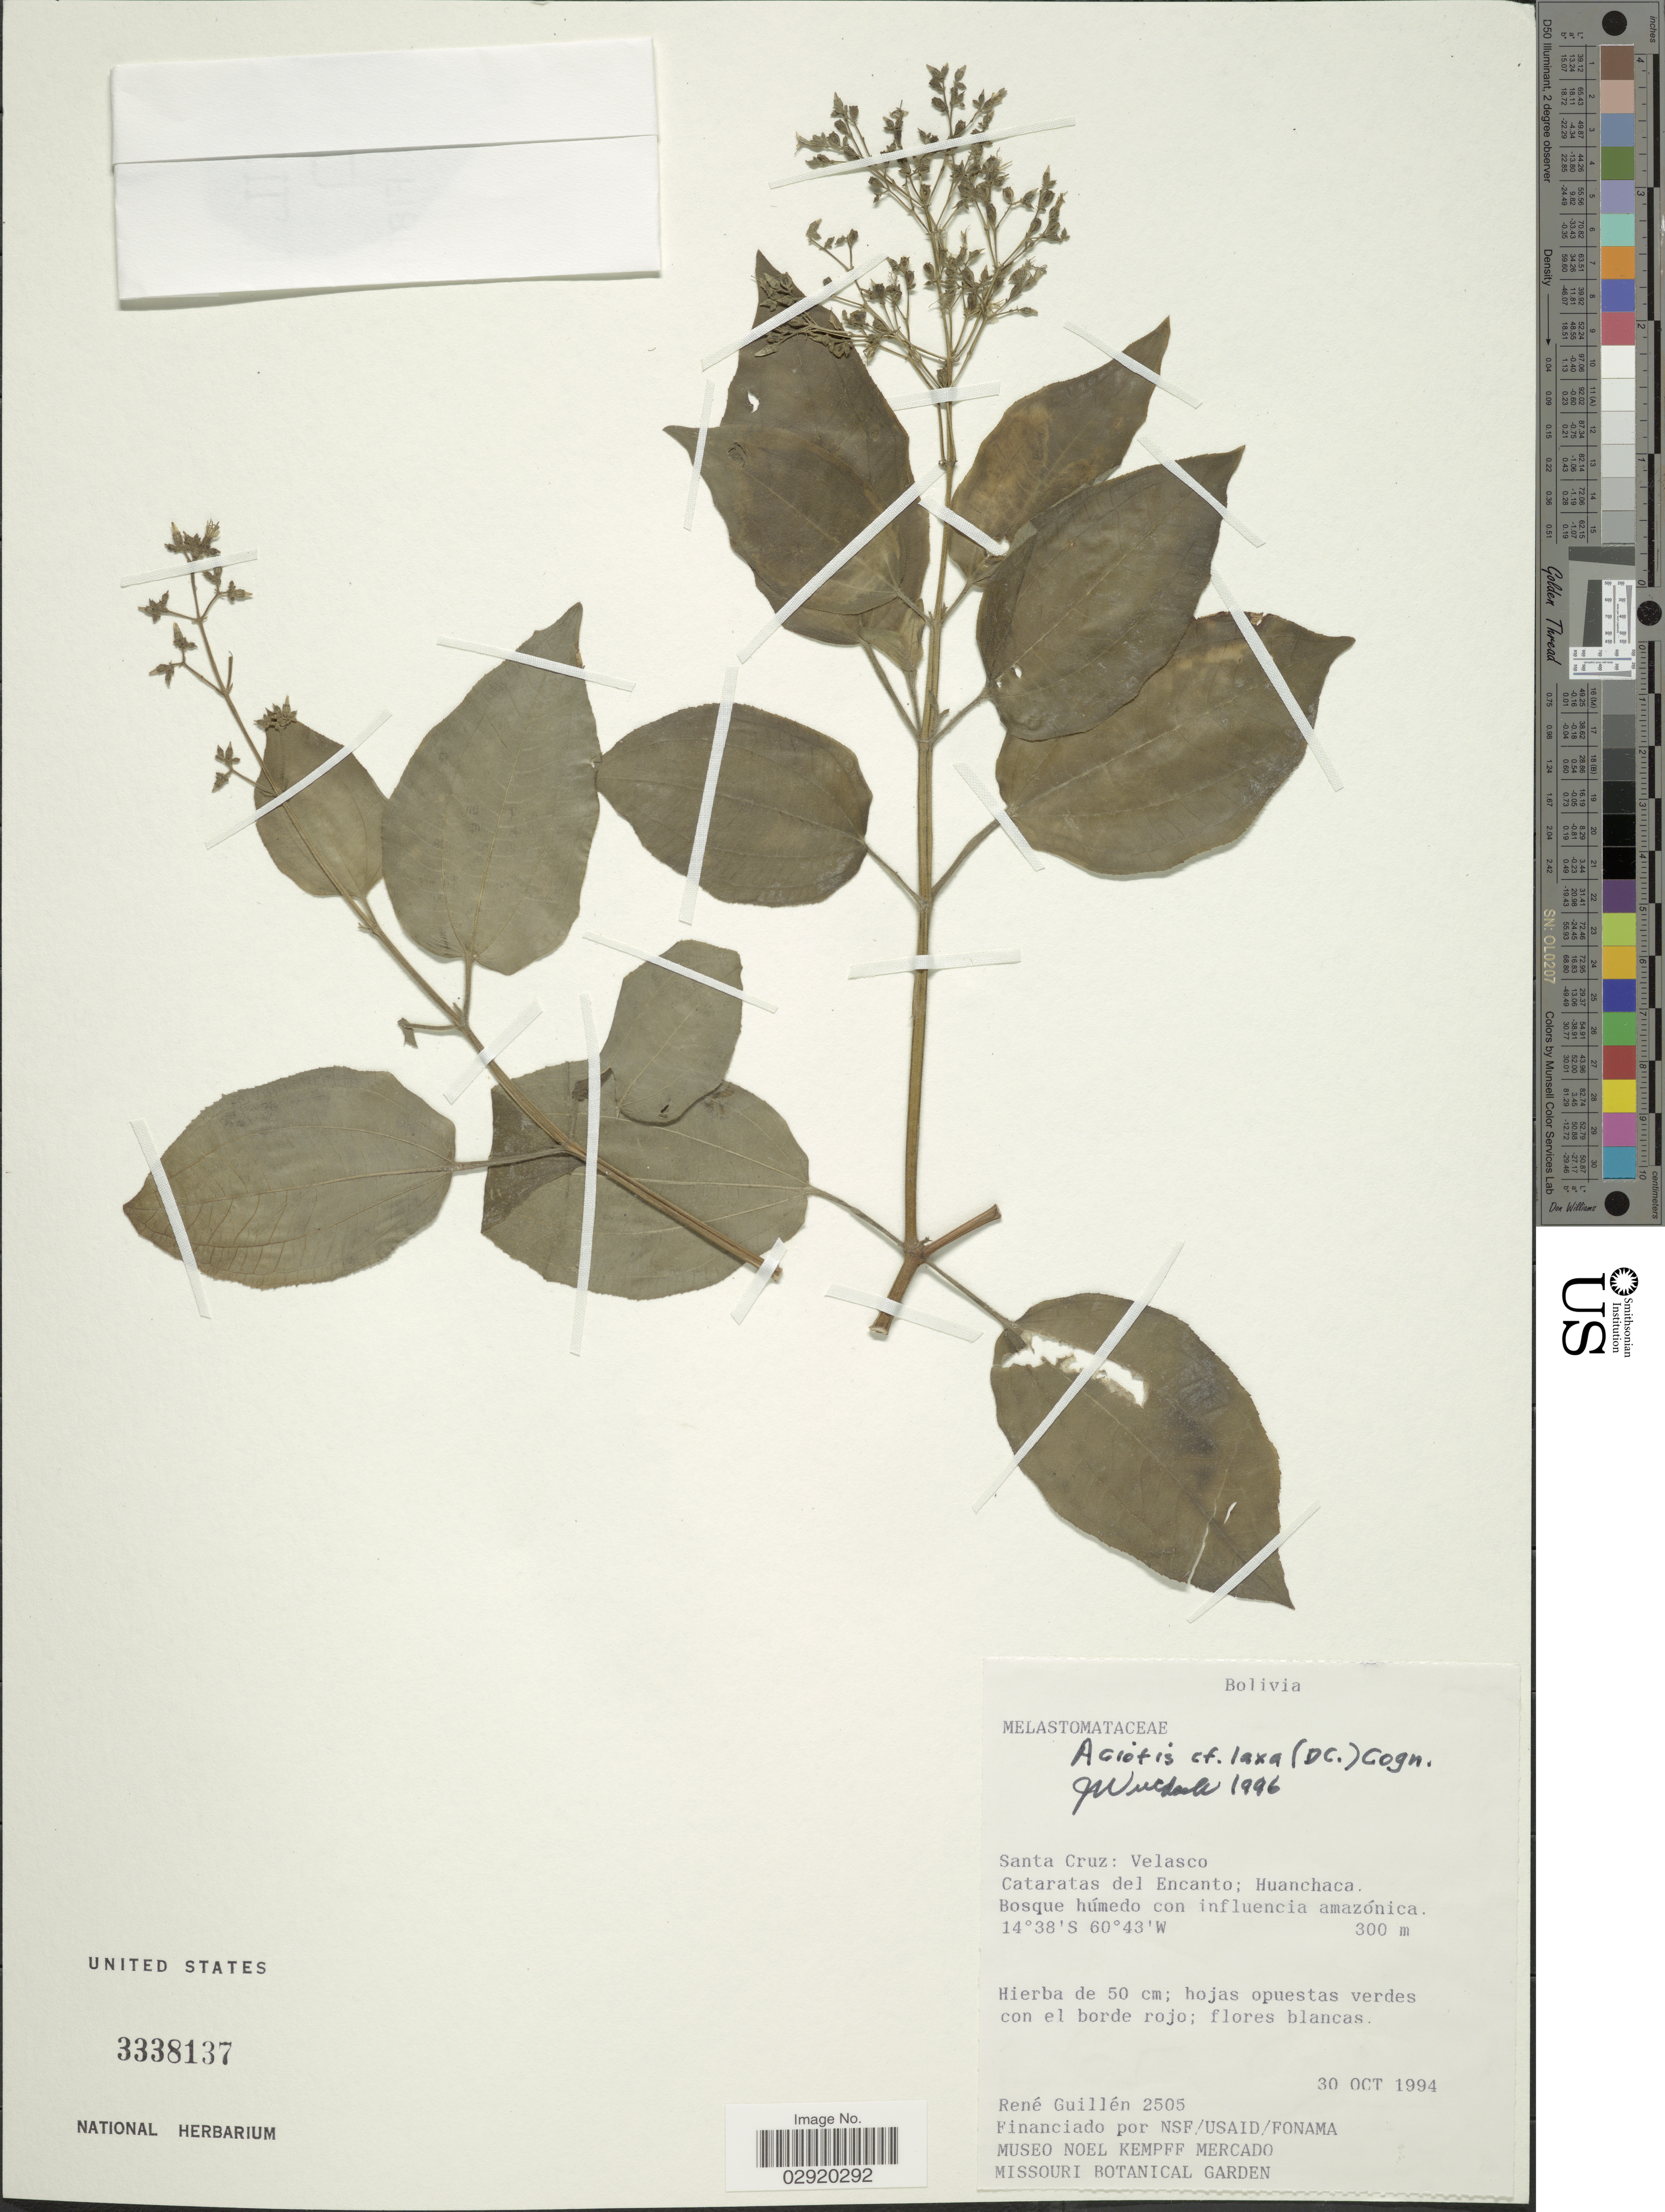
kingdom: Plantae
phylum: Tracheophyta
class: Magnoliopsida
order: Myrtales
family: Melastomataceae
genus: Aciotis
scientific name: Aciotis indecora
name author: (Bonpl.) Triana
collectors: R. Guillen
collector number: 2505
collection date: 1994-10-30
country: Bolivia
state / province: Santa Cruz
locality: Santa Cruz: Velasco. Cataratas del Encanto: Huanchaca.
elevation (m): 300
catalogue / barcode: US 3338137